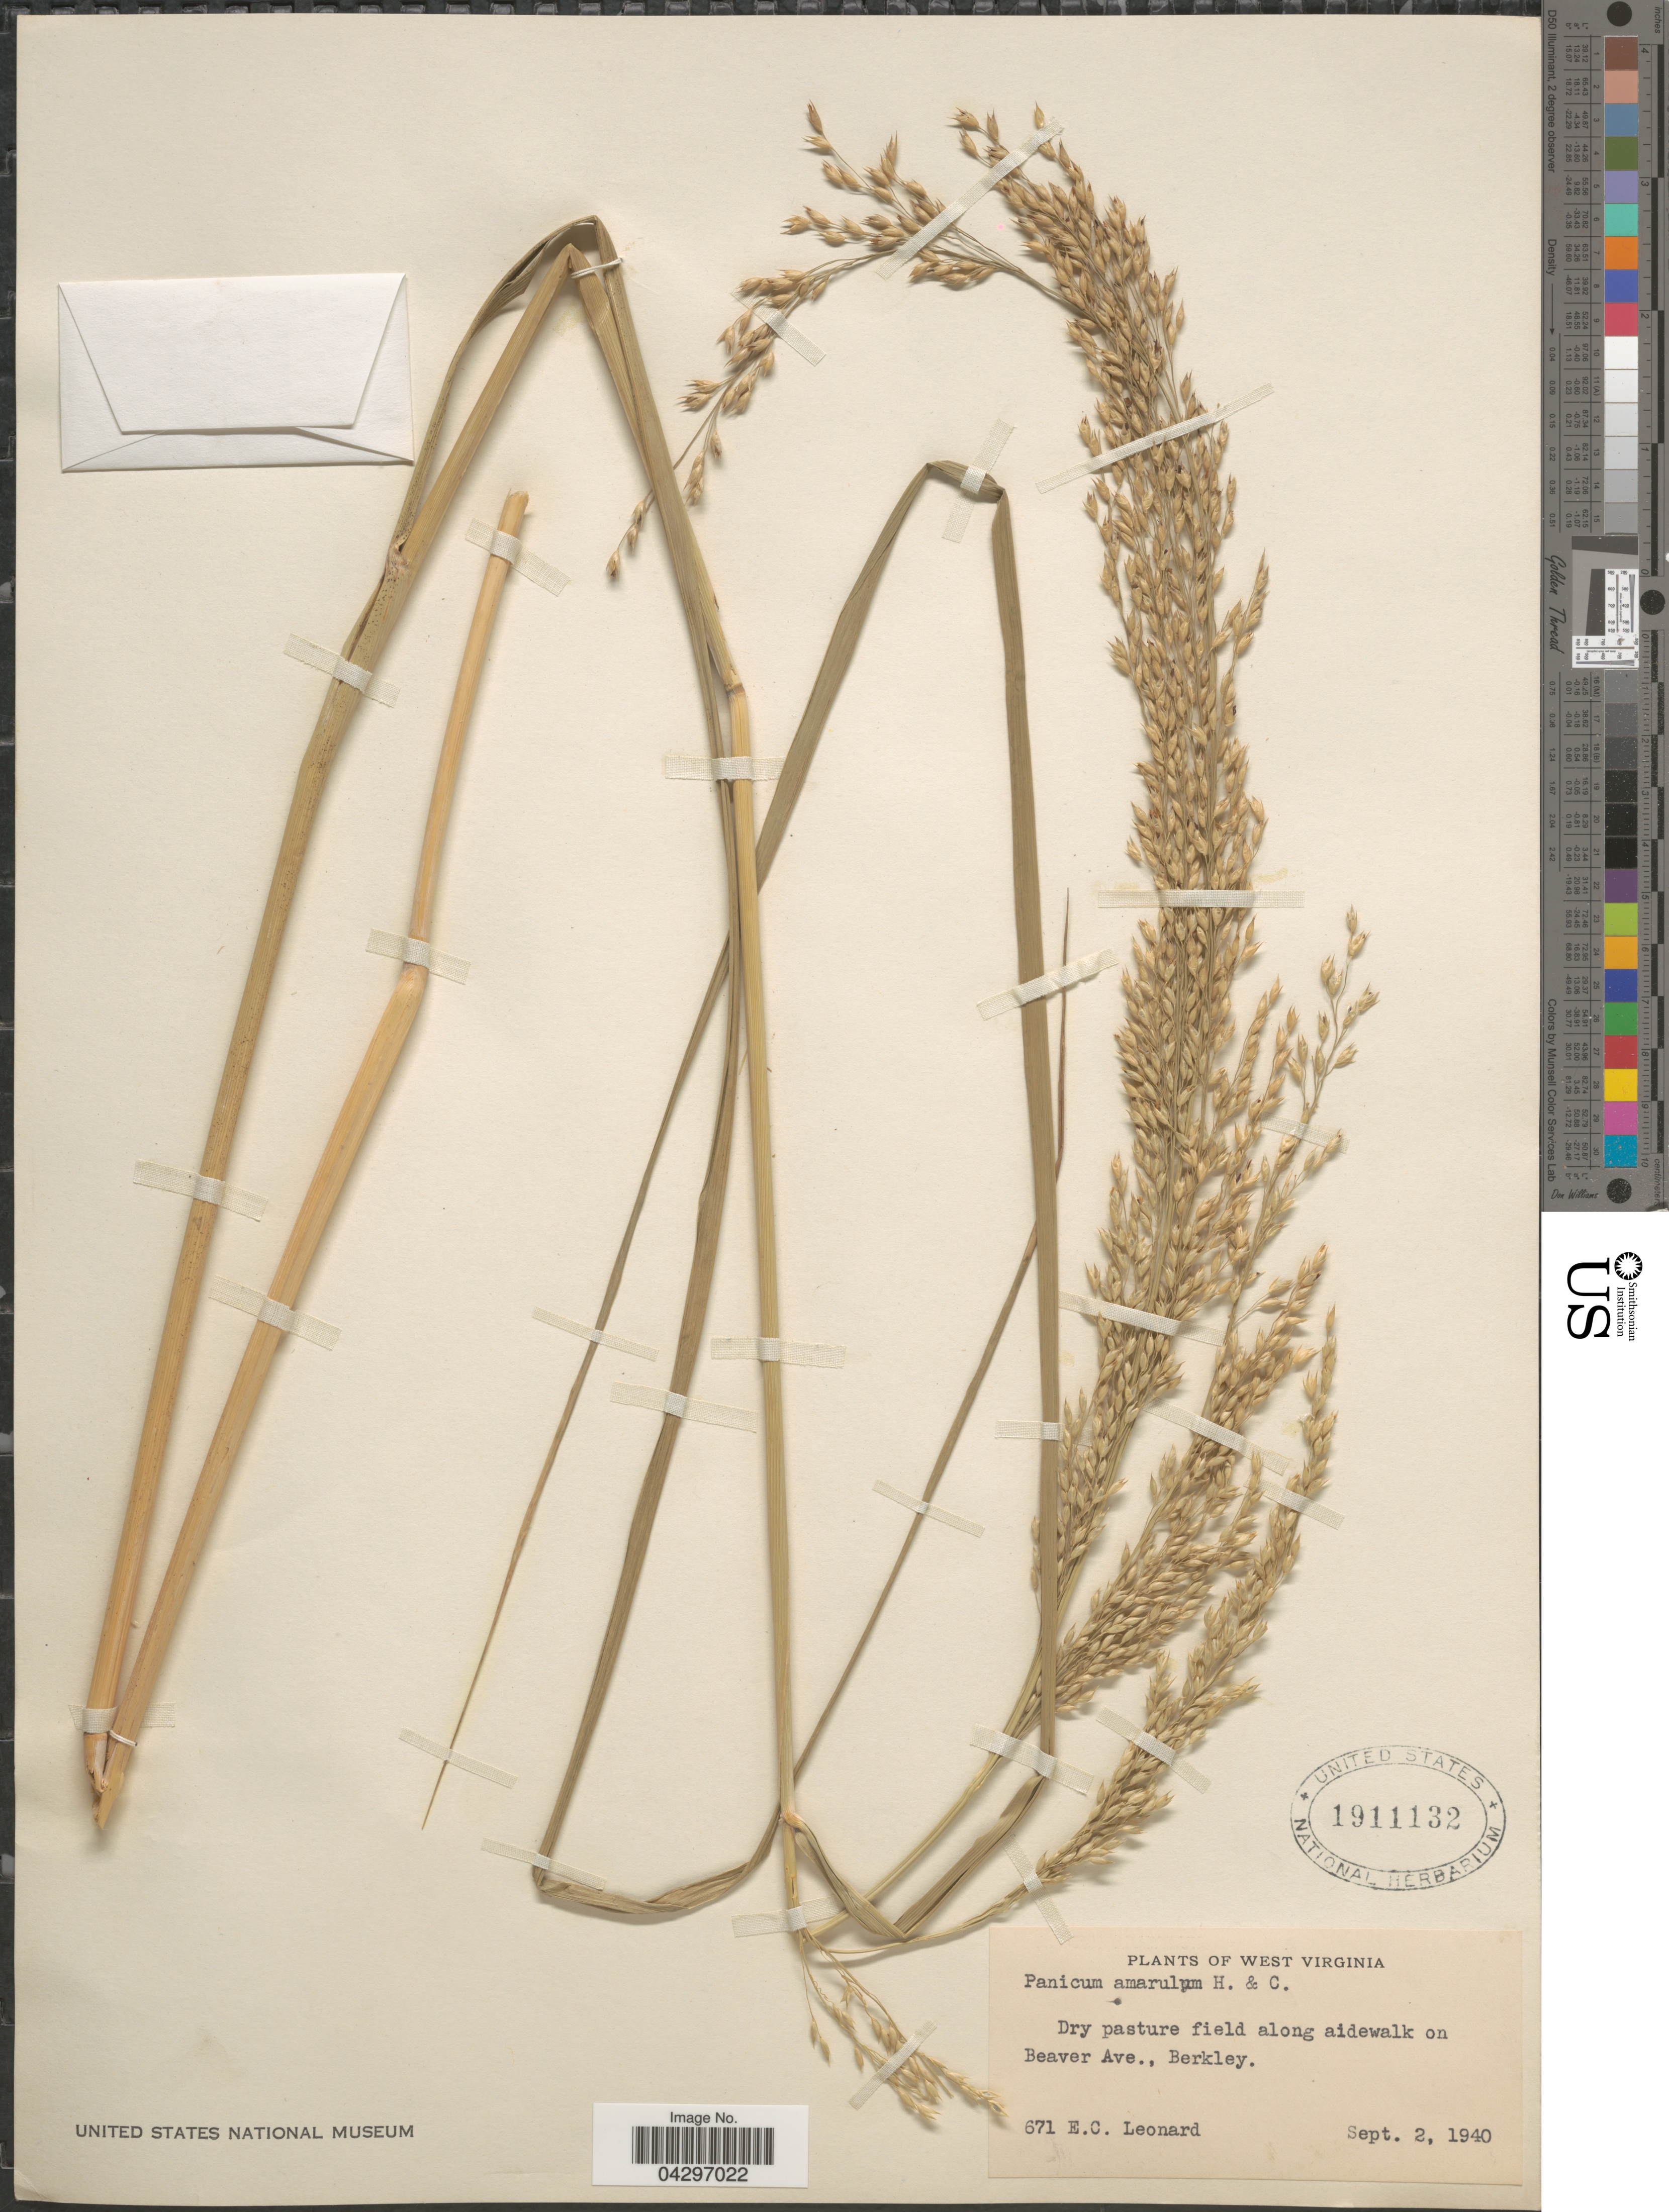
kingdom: Plantae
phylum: Tracheophyta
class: Liliopsida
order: Poales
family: Poaceae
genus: Panicum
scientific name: Panicum amarum var. amarulum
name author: (Hitchc. & Chase) Freckmann & Lelong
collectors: E. C. Leonard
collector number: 671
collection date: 1940-09-02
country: United States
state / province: West Virginia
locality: Dry pasture field along aidewalk on Beaver Ave., Berkeley.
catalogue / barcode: US 1911132